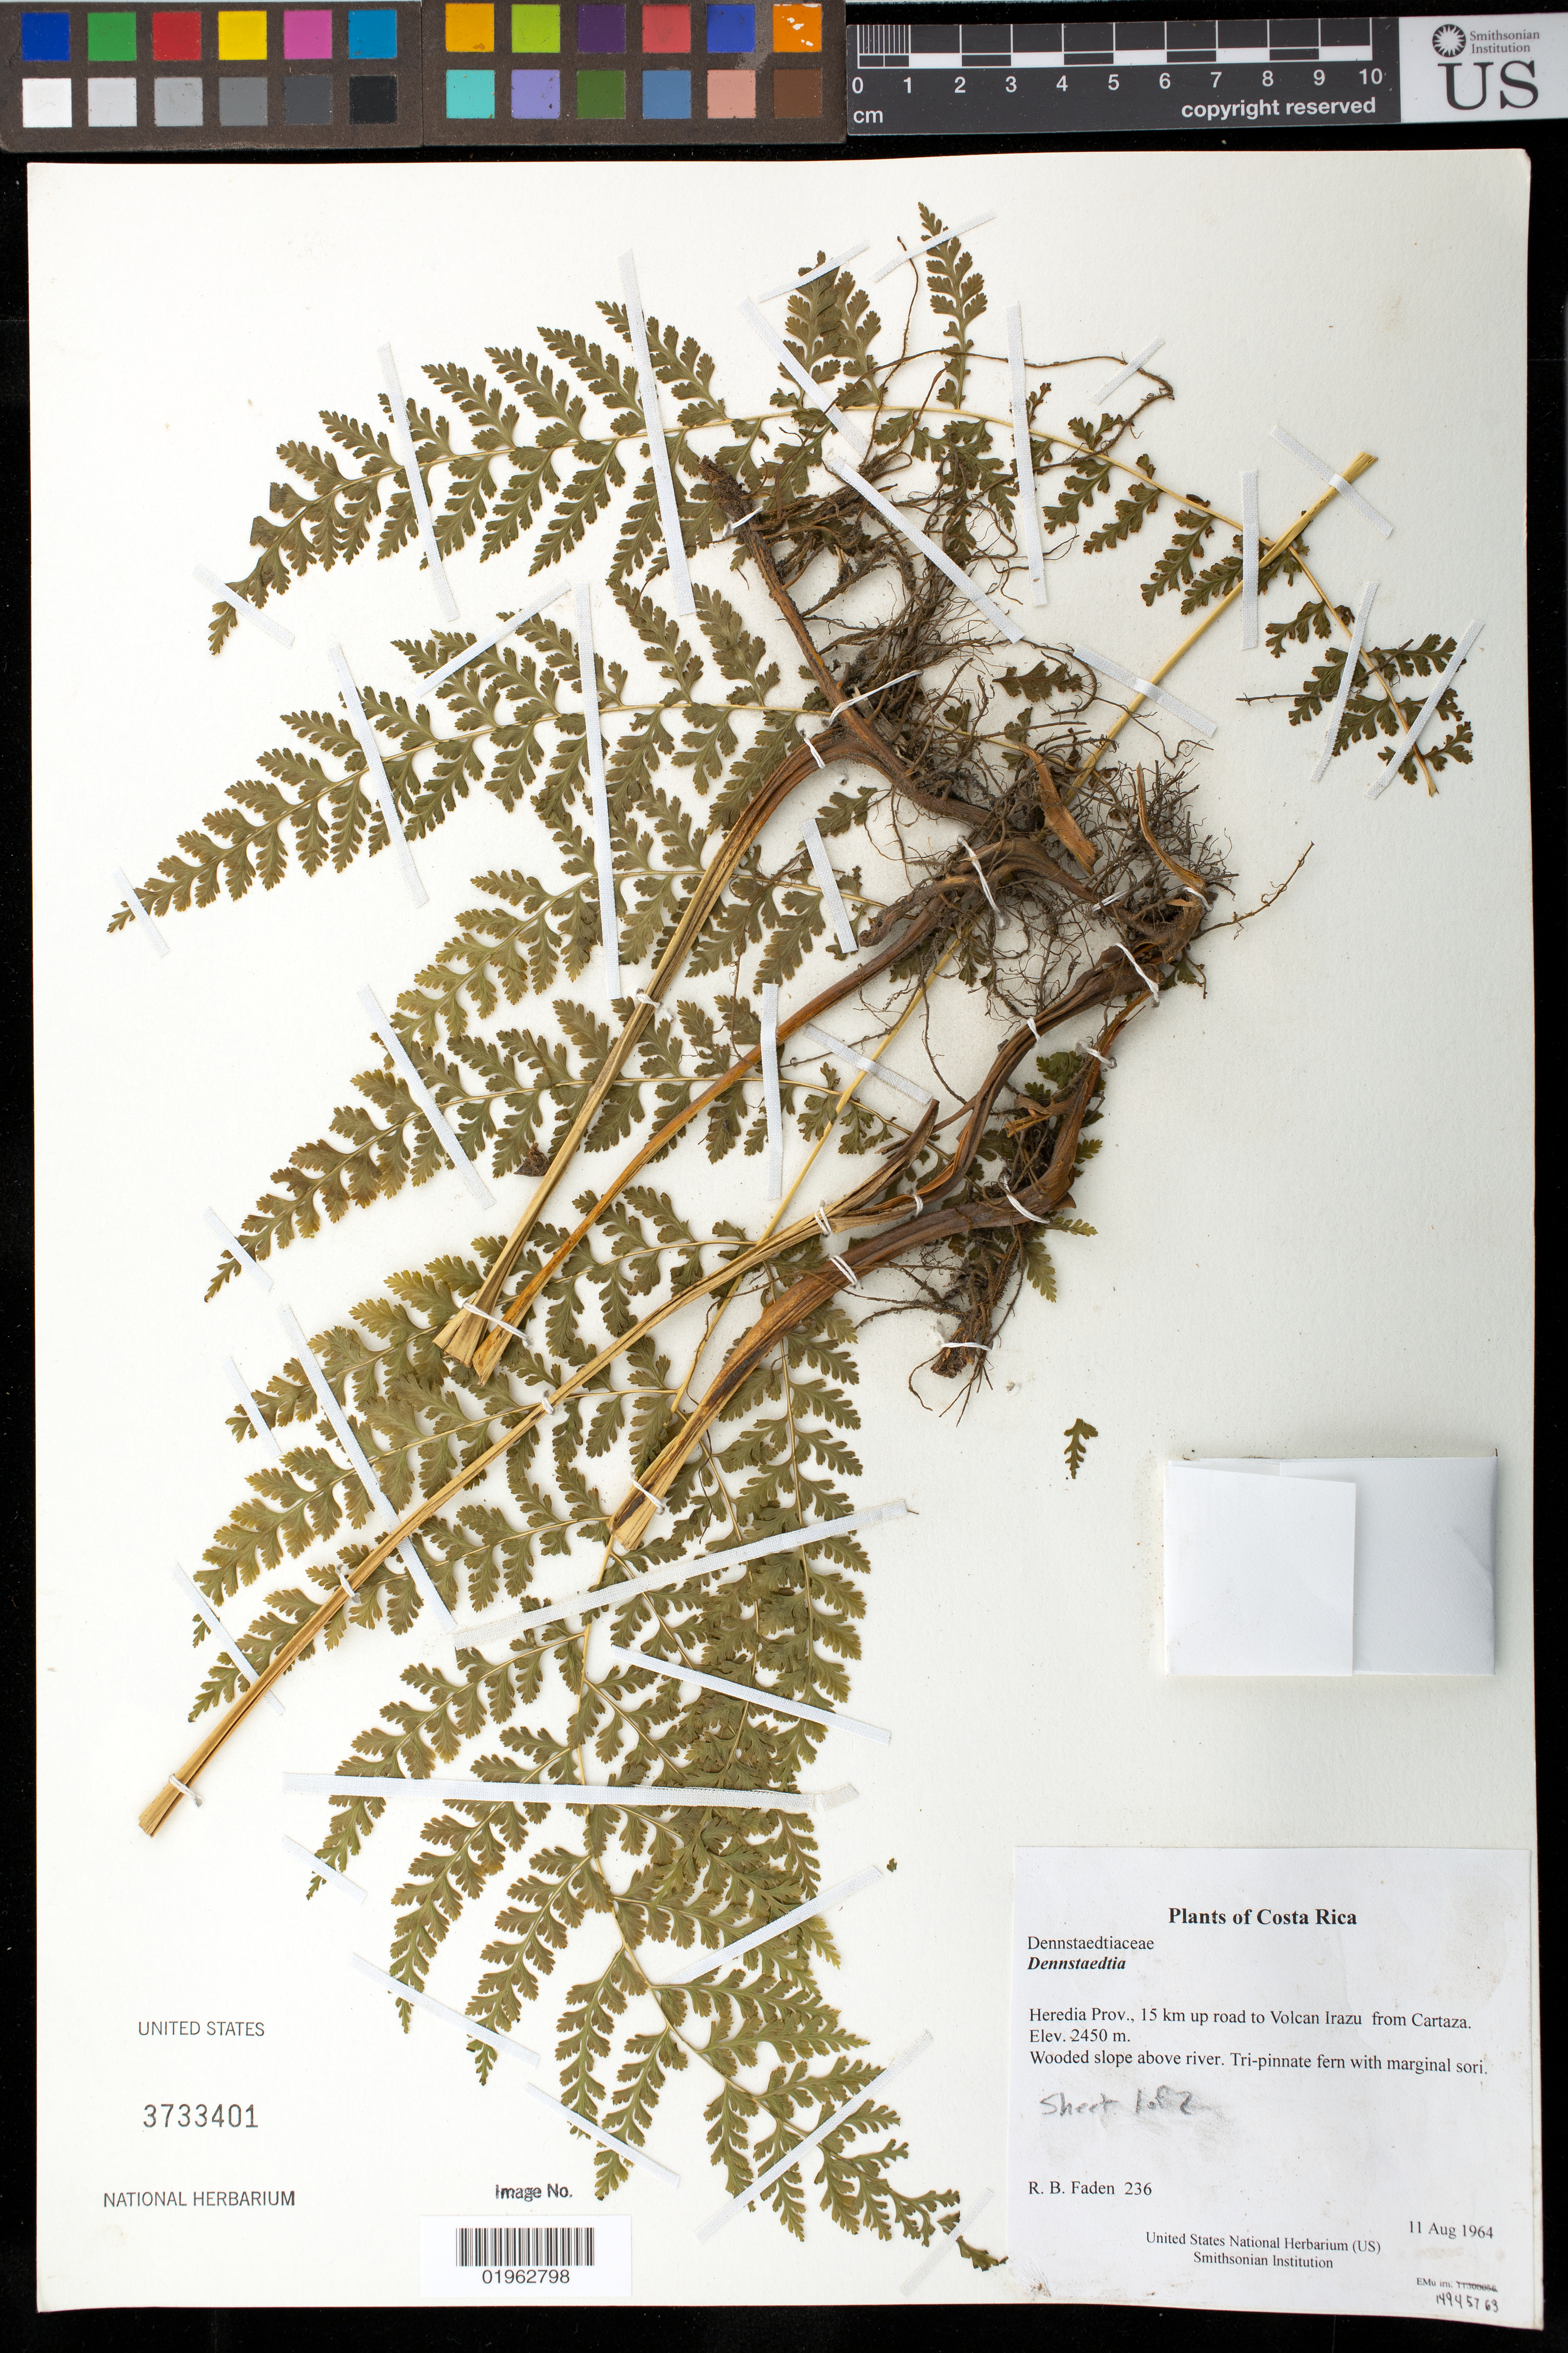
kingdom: Plantae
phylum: Tracheophyta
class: Polypodiopsida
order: Polypodiales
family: Dennstaedtiaceae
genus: Dennstaedtia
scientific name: Dennstaedtia sp.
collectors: R. B. Faden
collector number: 236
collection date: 1964-08-11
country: Costa Rica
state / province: Heredia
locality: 15 km up road to Volcan Irazu from Cartaza.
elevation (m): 2450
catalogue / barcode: US 3733401